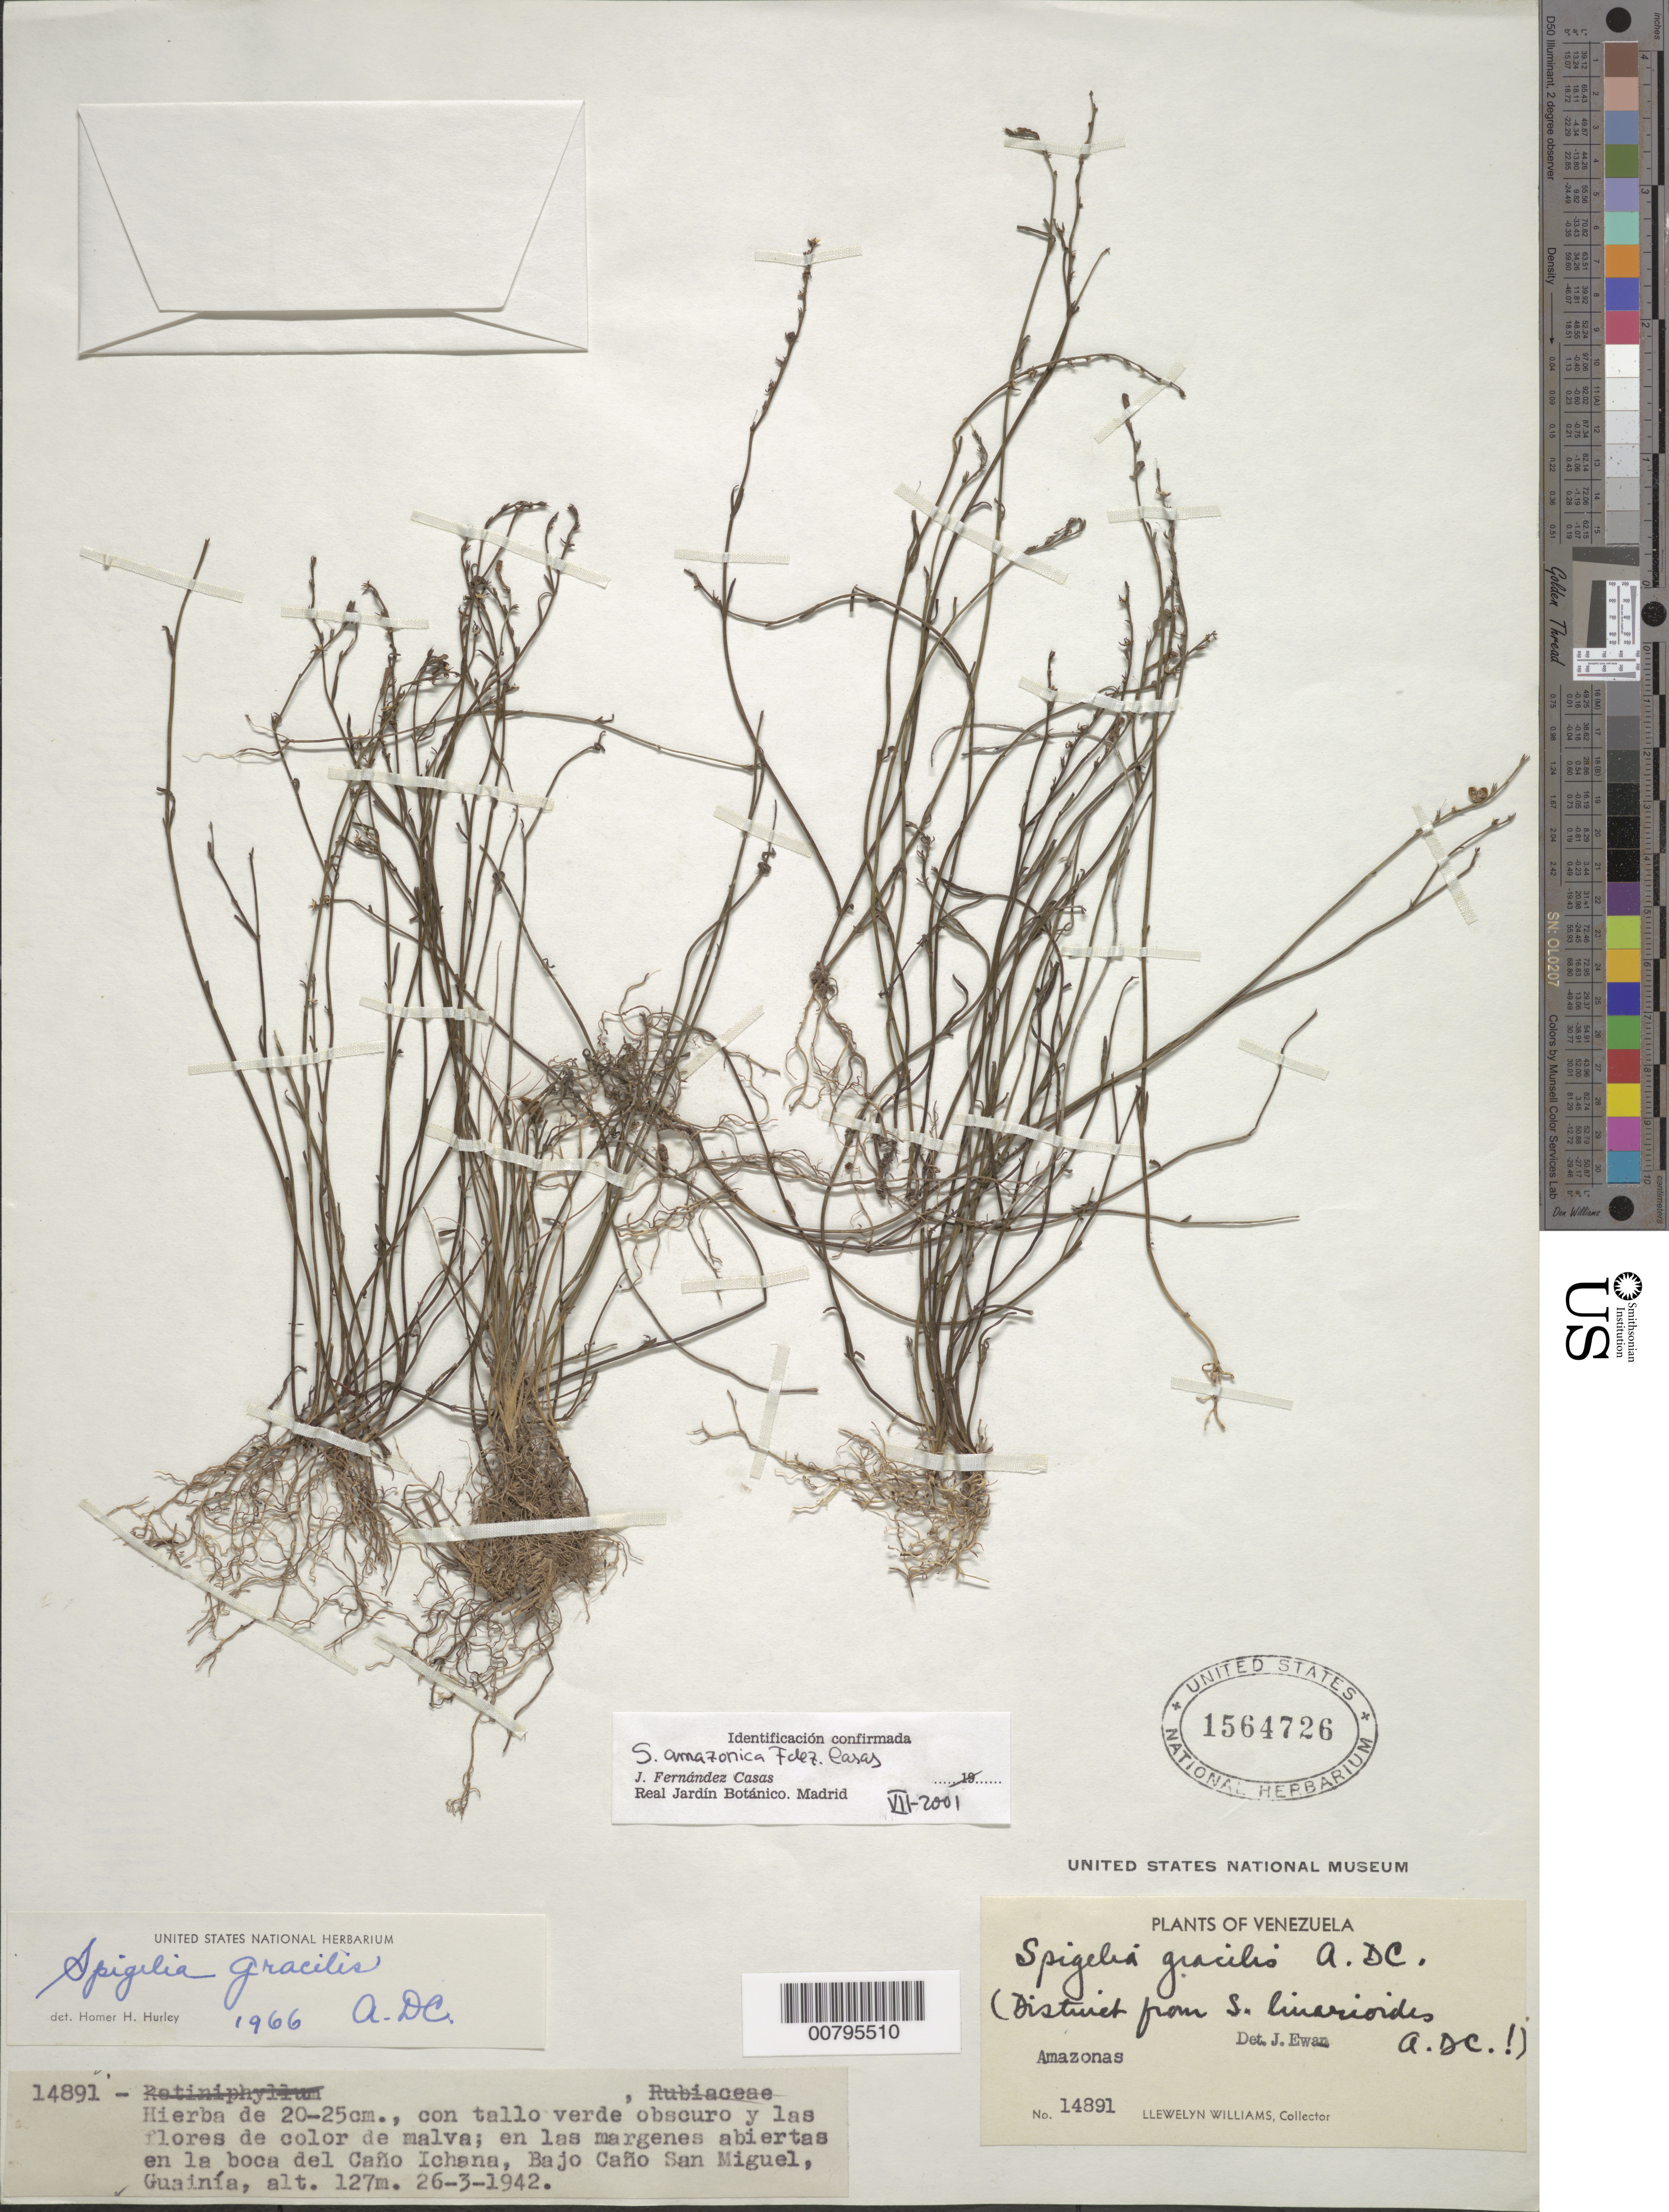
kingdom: Plantae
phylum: Tracheophyta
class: Magnoliopsida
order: Gentianales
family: Loganiaceae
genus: Spigelia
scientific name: Spigelia gracilis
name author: A. DC.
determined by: Fernández, J.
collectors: Ll. Williams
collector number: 14891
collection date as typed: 26-Mar-42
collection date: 1942-03-26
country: Venezuela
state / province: Amazonas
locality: Caño Ichana, Bajo Caño San Miguel, Río Guainía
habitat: Margenes arboreadas cerca de la boca del cano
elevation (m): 120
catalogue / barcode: US 1564726